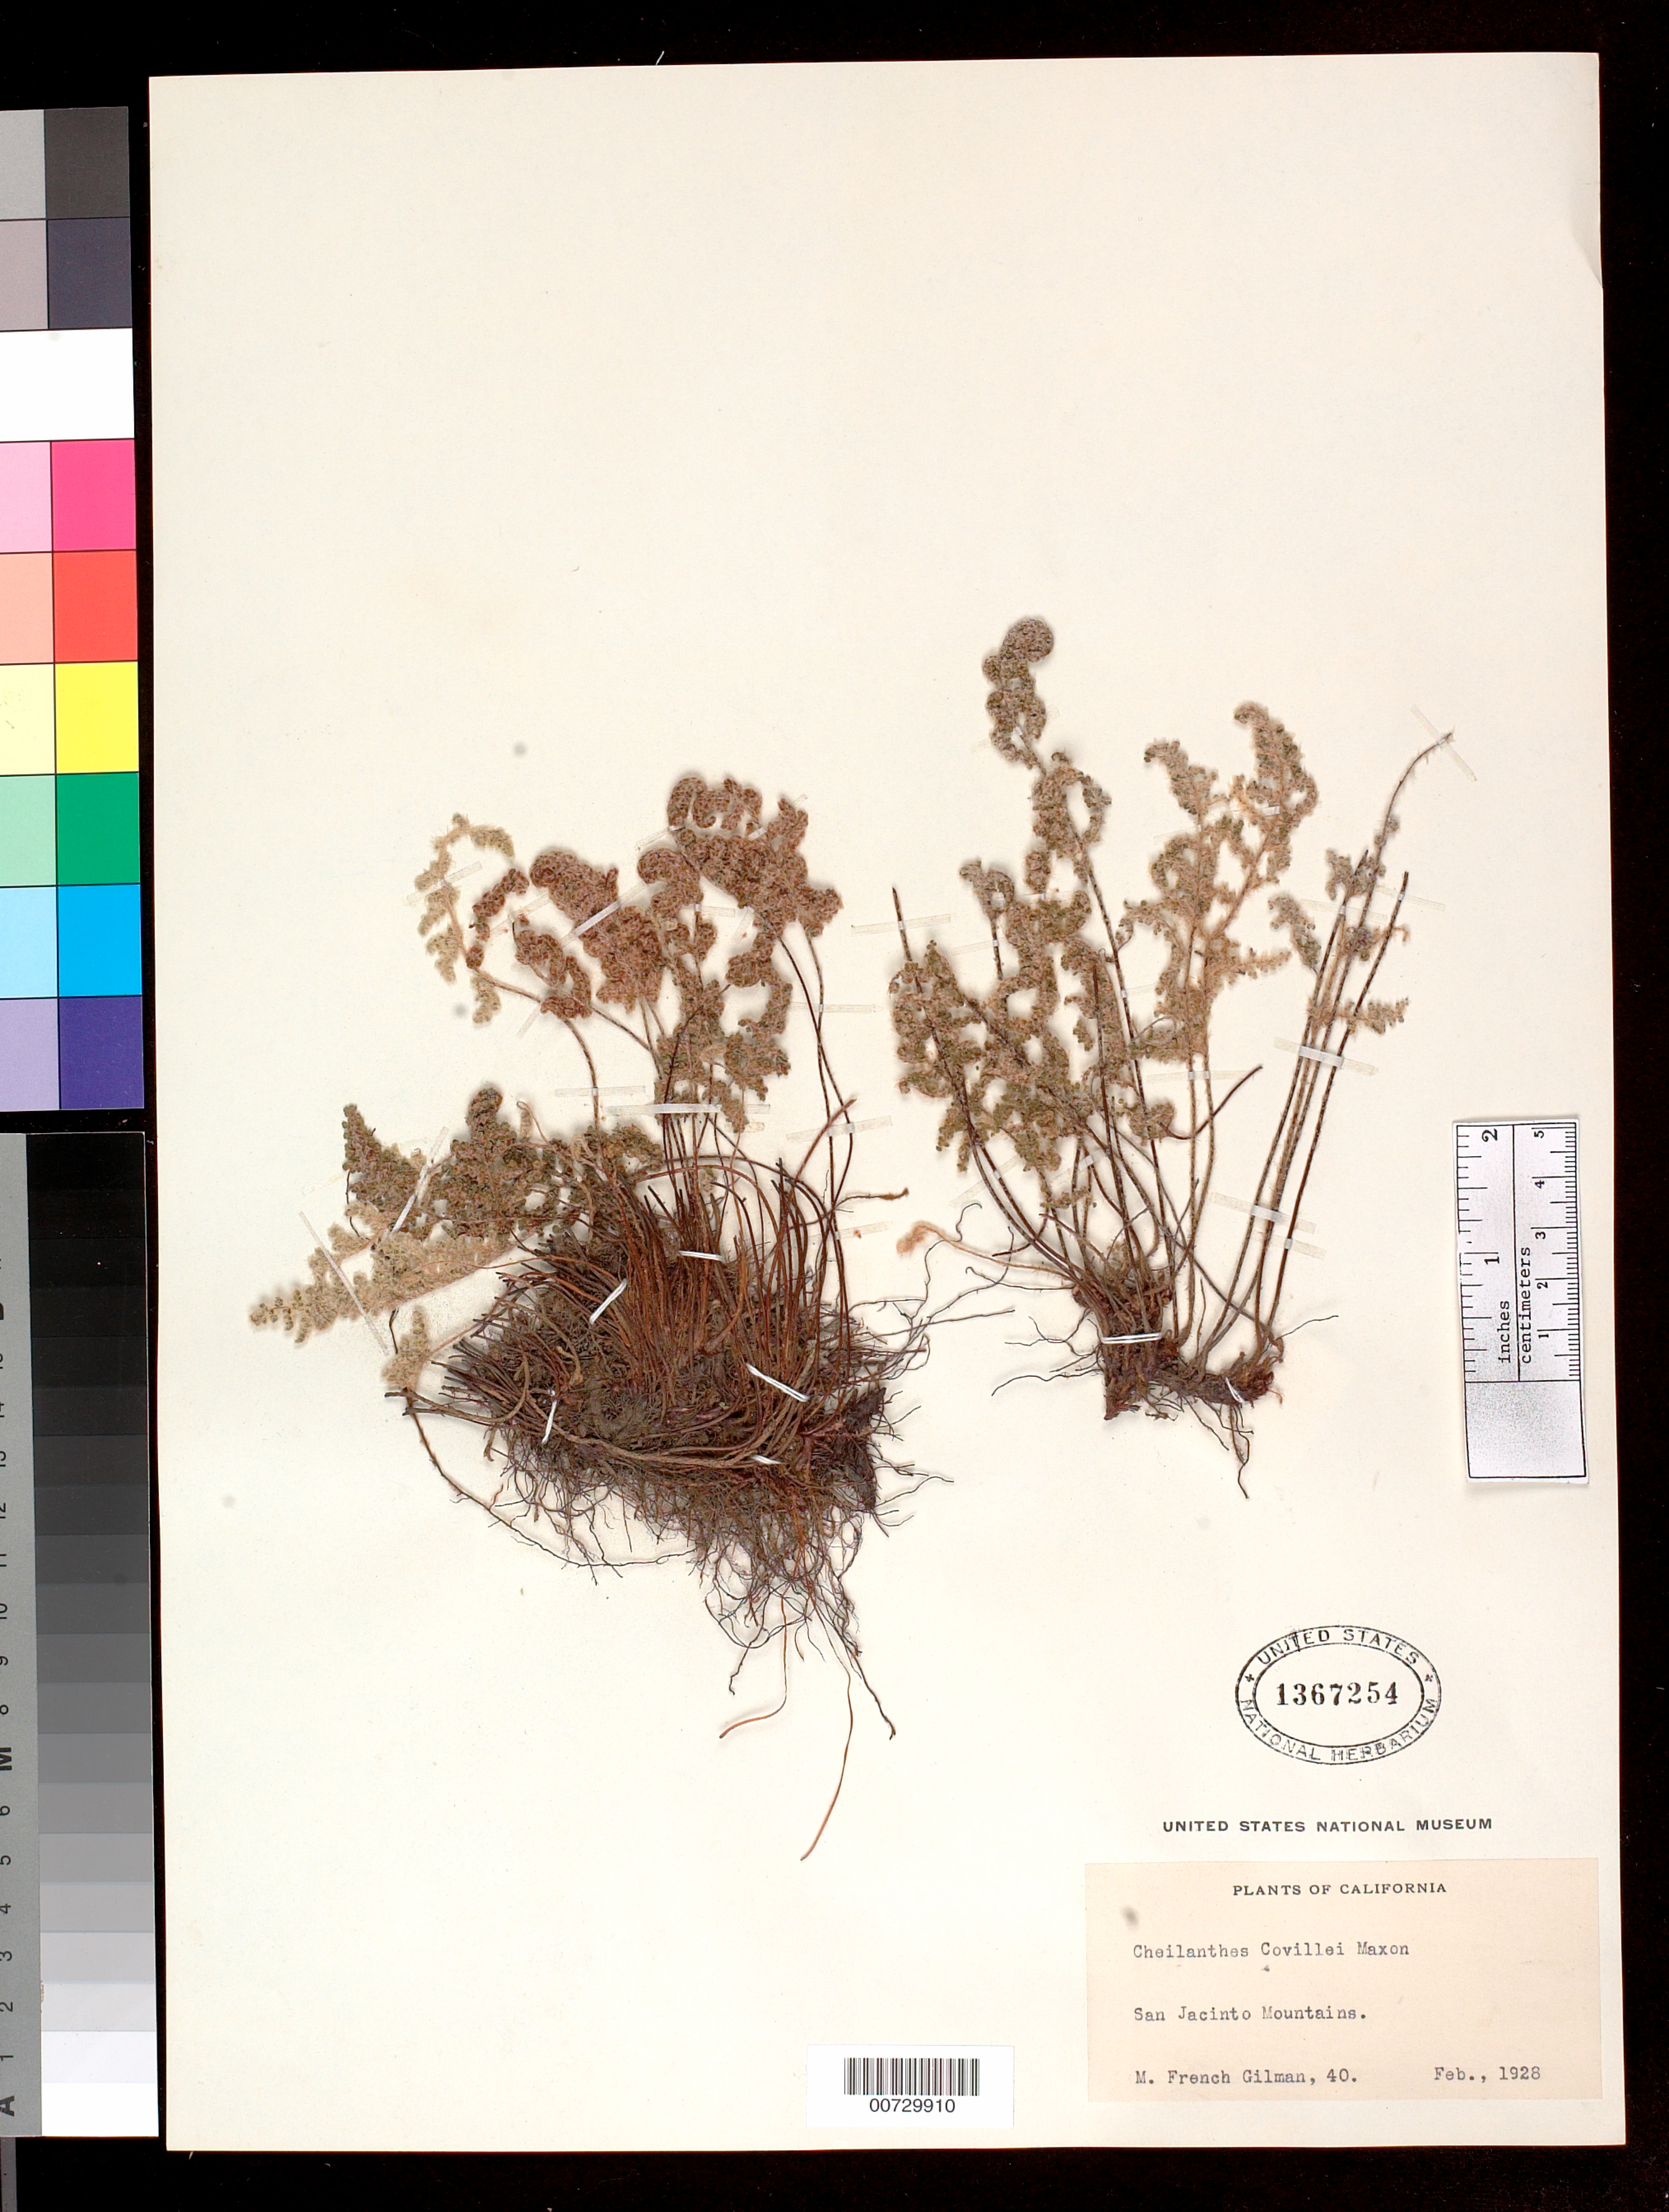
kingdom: Plantae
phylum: Tracheophyta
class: Polypodiopsida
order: Polypodiales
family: Pteridaceae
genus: Myriopteris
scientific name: Myriopteris covillei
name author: (Maxon) Á. Löve & D. Löve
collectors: M. F. Gilman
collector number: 40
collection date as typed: Feb 1928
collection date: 1928-02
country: United States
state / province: California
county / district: Riverside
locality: San Jacinto Mts.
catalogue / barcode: US 1367254